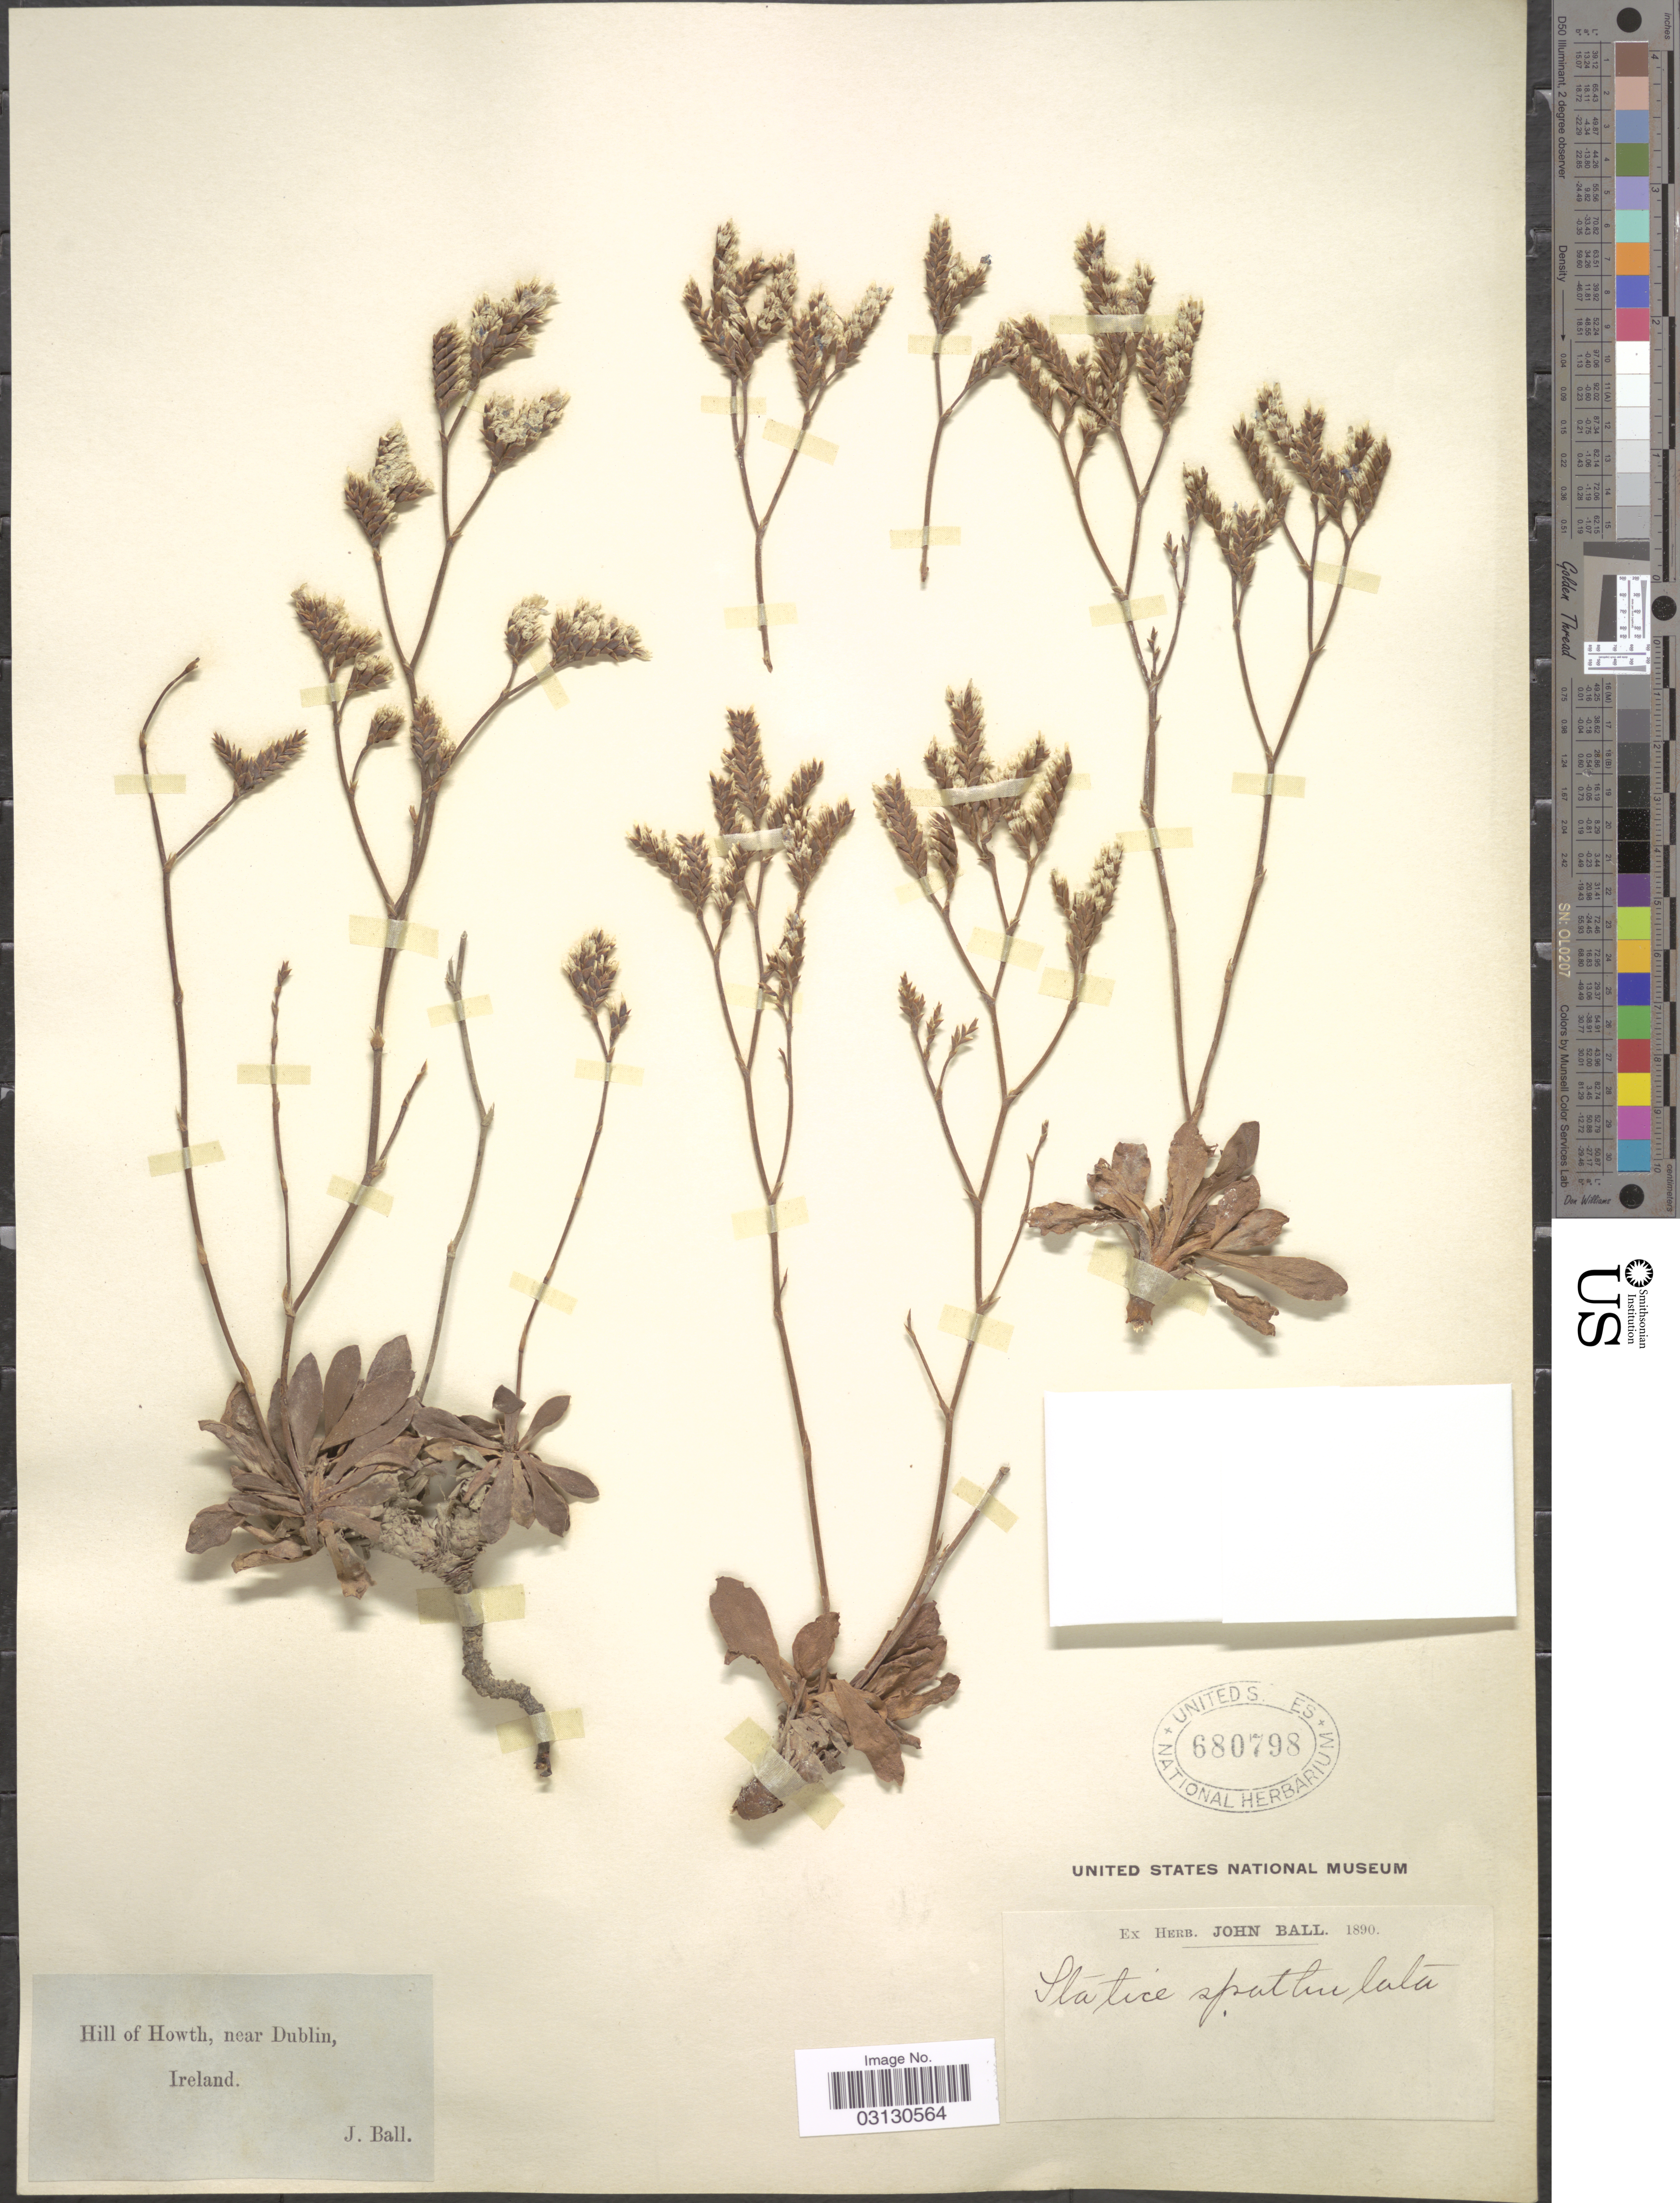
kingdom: Plantae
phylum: Tracheophyta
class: Magnoliopsida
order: Caryophyllales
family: Plumbaginaceae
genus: Limonium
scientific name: Limonium spathulatum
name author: (Desf.) Kuntze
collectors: J. Ball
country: Ireland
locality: Hill of Howth, near Dublin, Ireland.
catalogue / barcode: US 680798